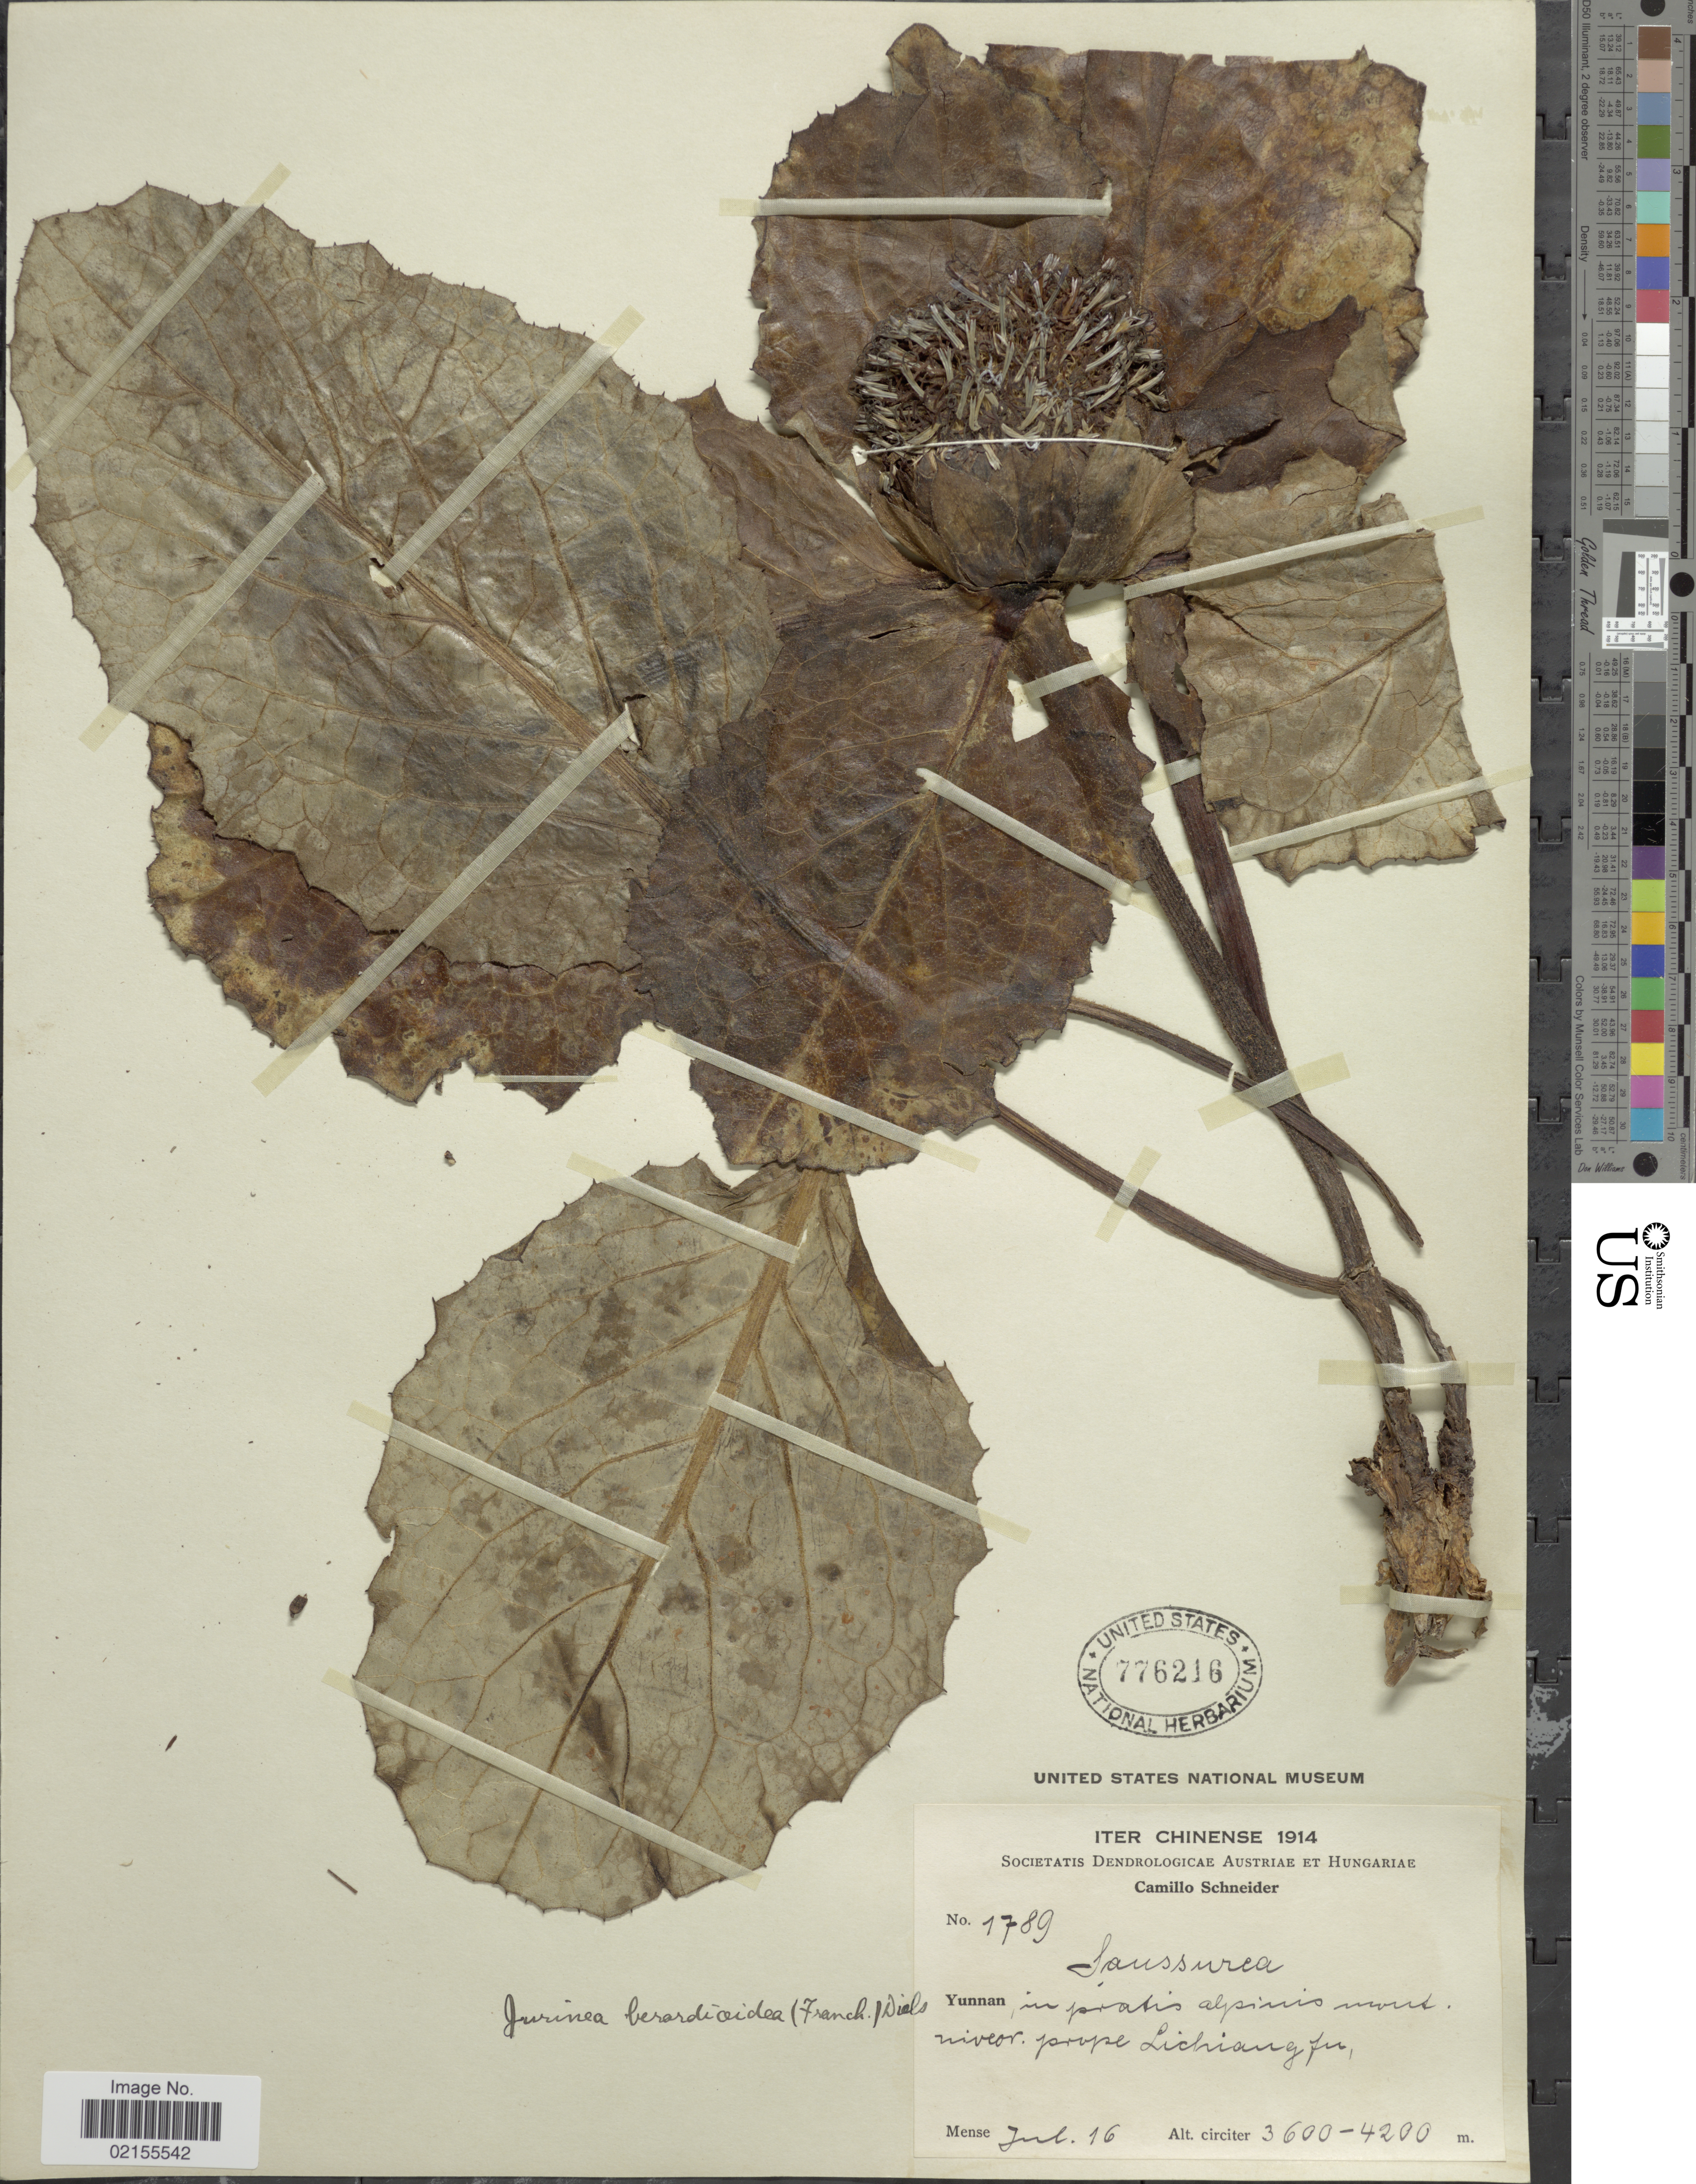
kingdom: Plantae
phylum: Tracheophyta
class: Magnoliopsida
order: Asterales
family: Asteraceae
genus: Dolomiaea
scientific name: Dolomiaea berardioidea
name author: (Franch.) C. Shih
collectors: C. K. Schneider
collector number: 1789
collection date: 1914-07-16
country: China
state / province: Yunnan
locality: Prope Lichiangfu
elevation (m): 3600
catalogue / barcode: US 776216